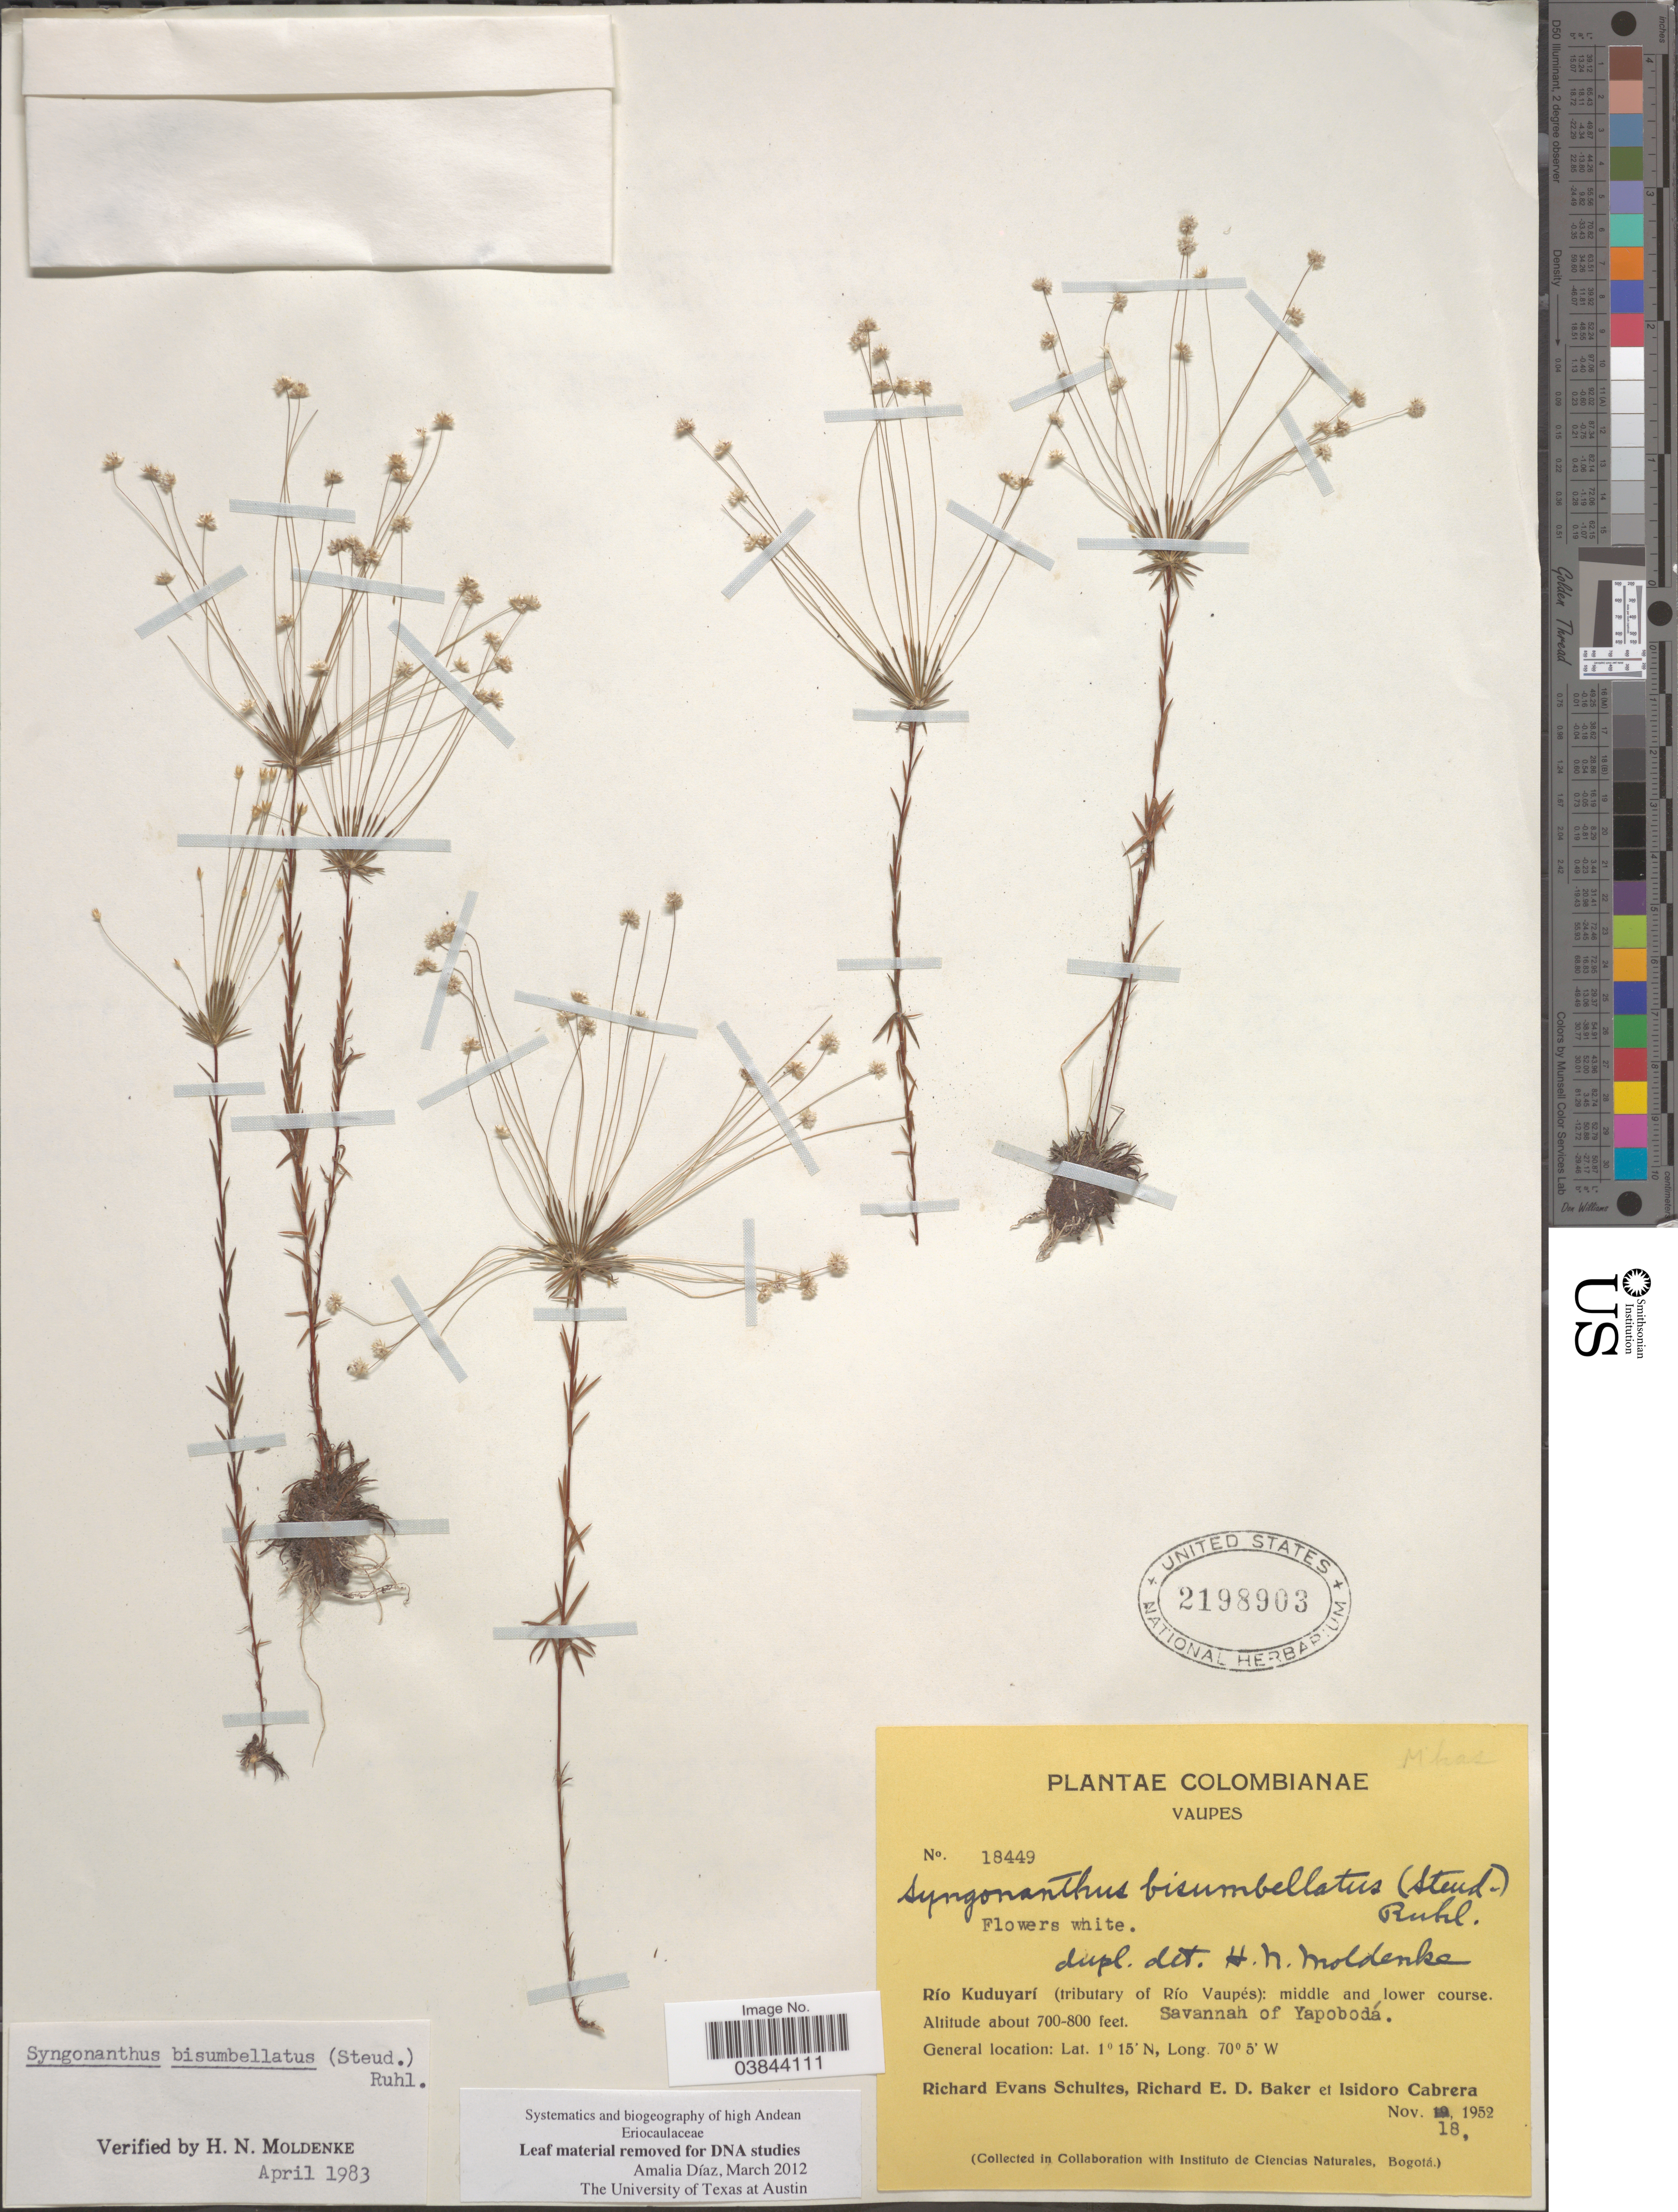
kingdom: Plantae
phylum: Tracheophyta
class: Liliopsida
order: Poales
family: Eriocaulaceae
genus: Syngonanthus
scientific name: Syngonanthus bisumbellatus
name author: (Steud.) Ruhland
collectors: R. E. Schultes, R. E. D. Baker & I. Cabrera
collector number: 18449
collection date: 1952-11-18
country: Colombia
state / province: Vaupés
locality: Río Kuduyarí (tributary of Río Vaupés): middle and lower course. Savannah of Yapobodá.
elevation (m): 213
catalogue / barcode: US 2198903